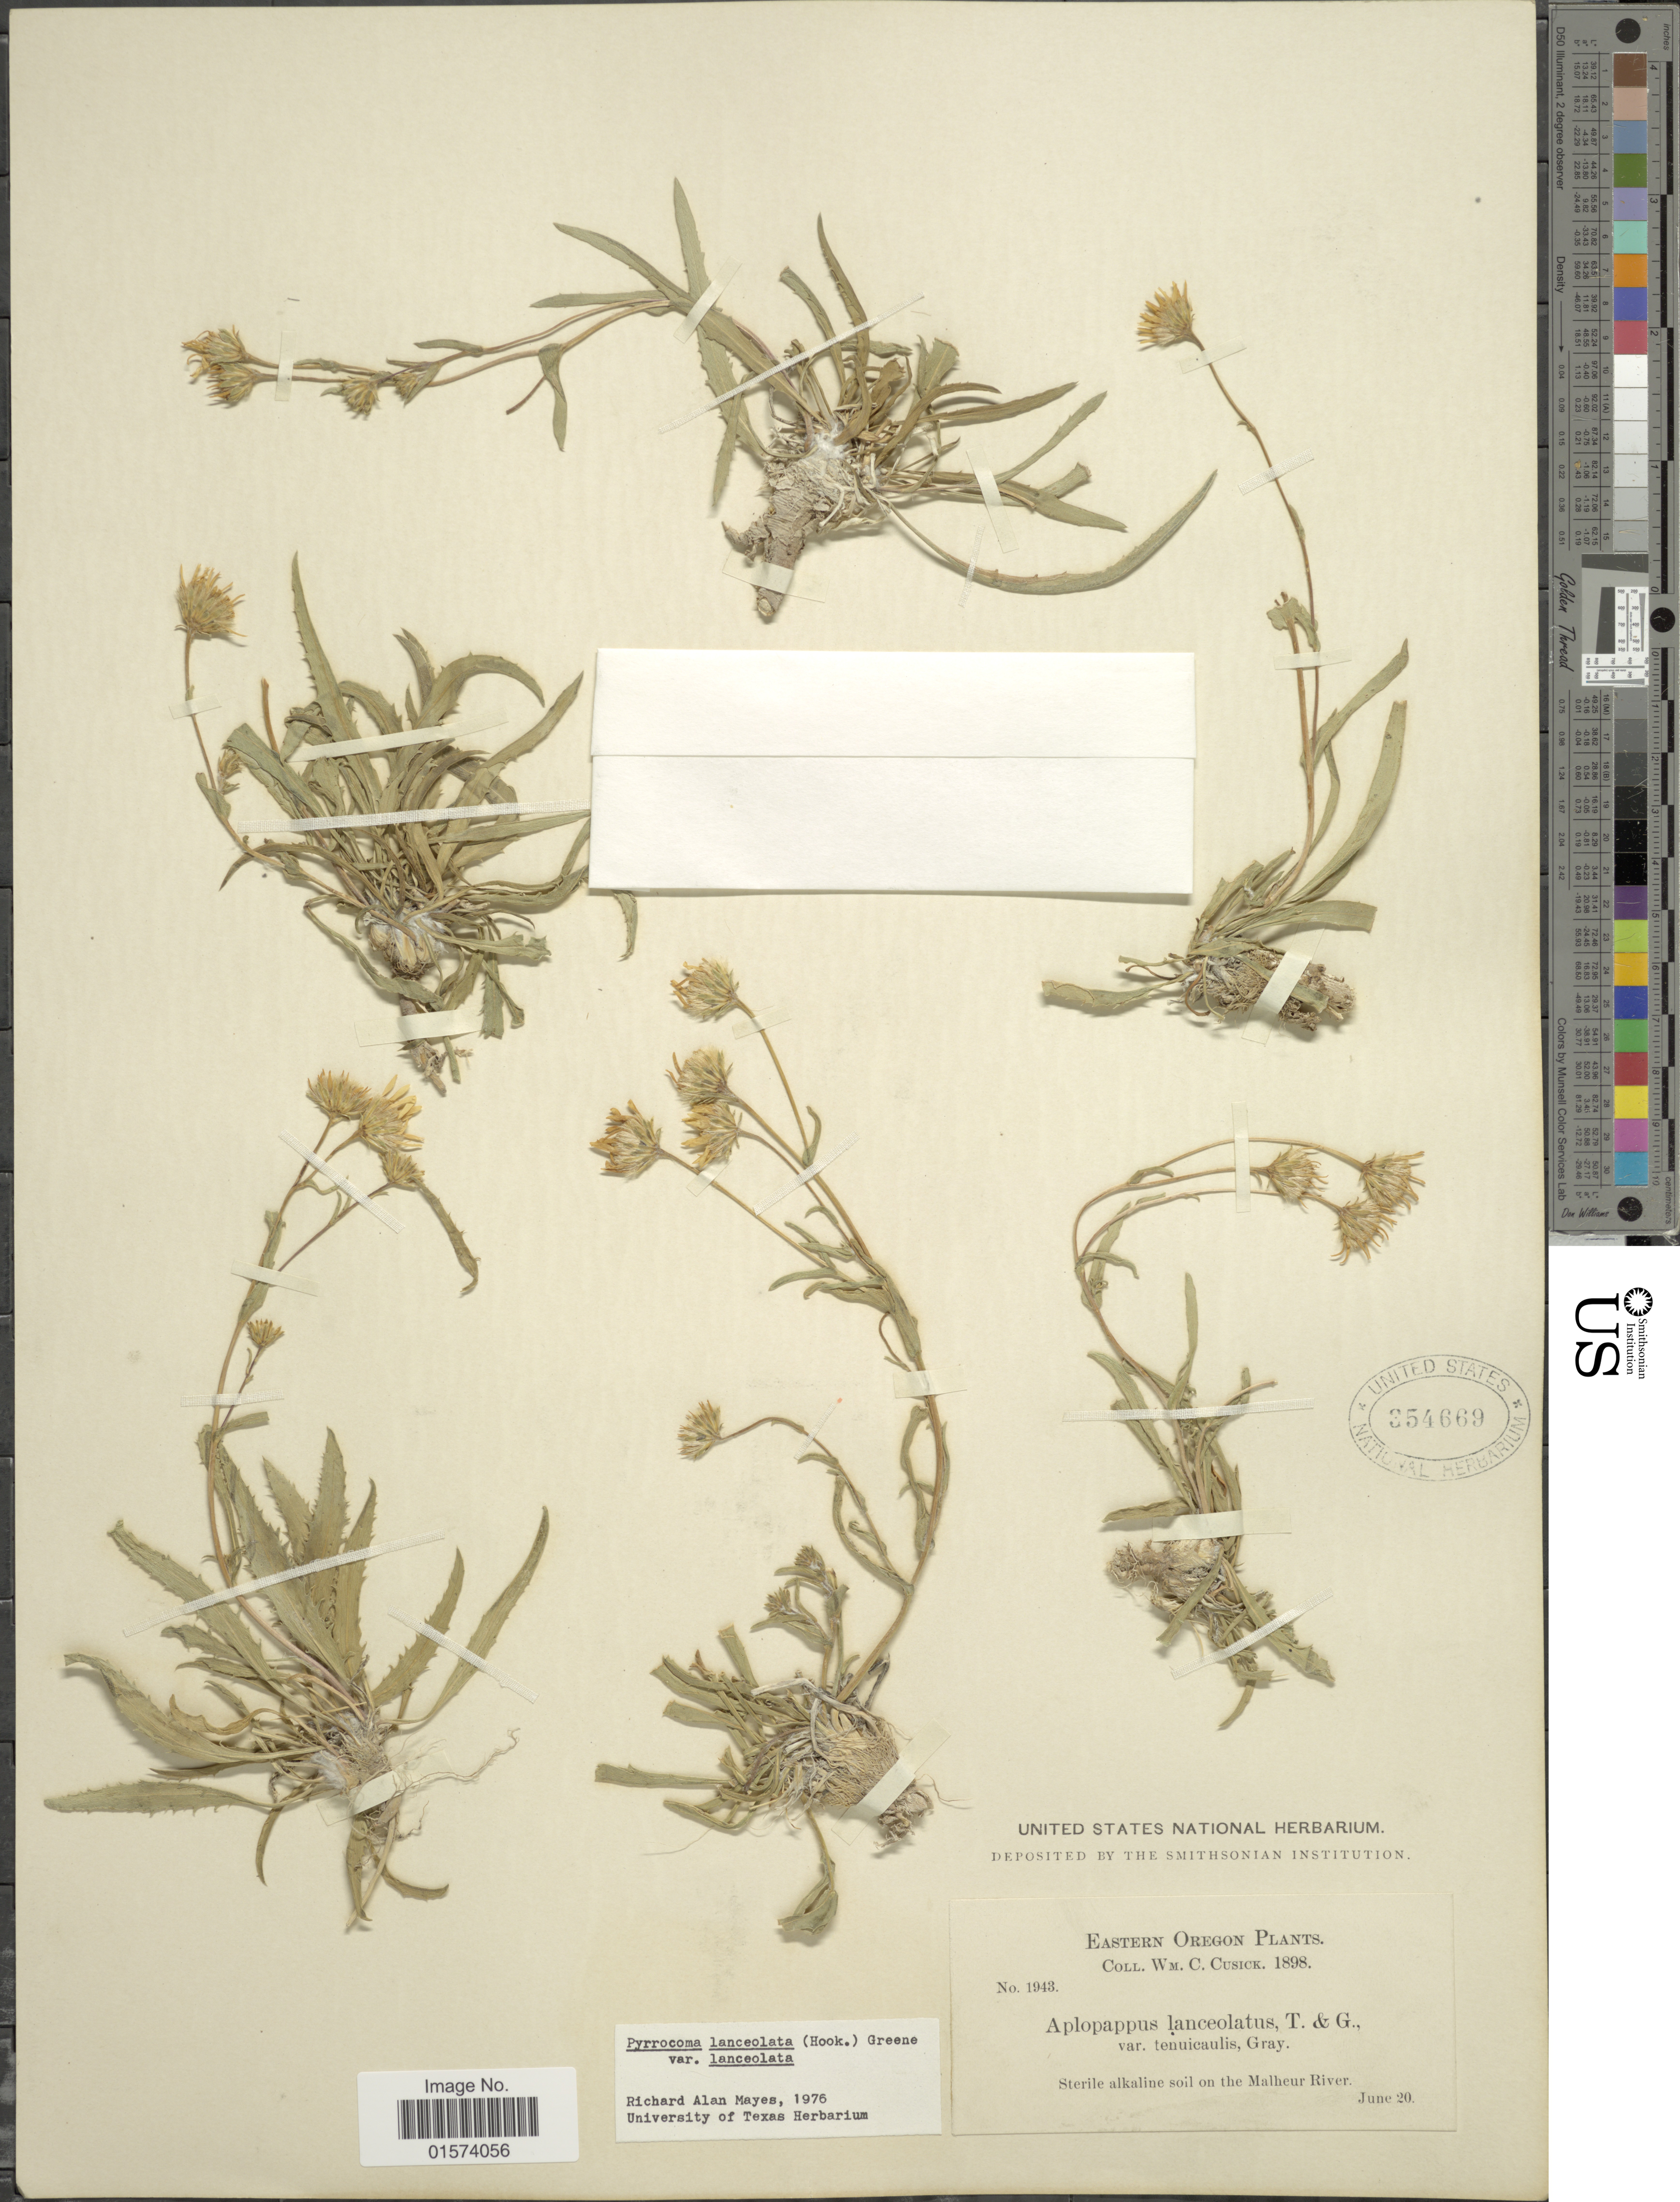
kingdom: Plantae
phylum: Tracheophyta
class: Magnoliopsida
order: Asterales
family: Asteraceae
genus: Pyrrocoma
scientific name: Pyrrocoma lanceolata var. lanceolata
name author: (Hook.) Greene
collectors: W. C. Cusick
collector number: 1943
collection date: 1898-06-20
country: United States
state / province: Oregon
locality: Eastern Oregon, Sterile alkaline soil in the Malheur River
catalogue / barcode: US 354669